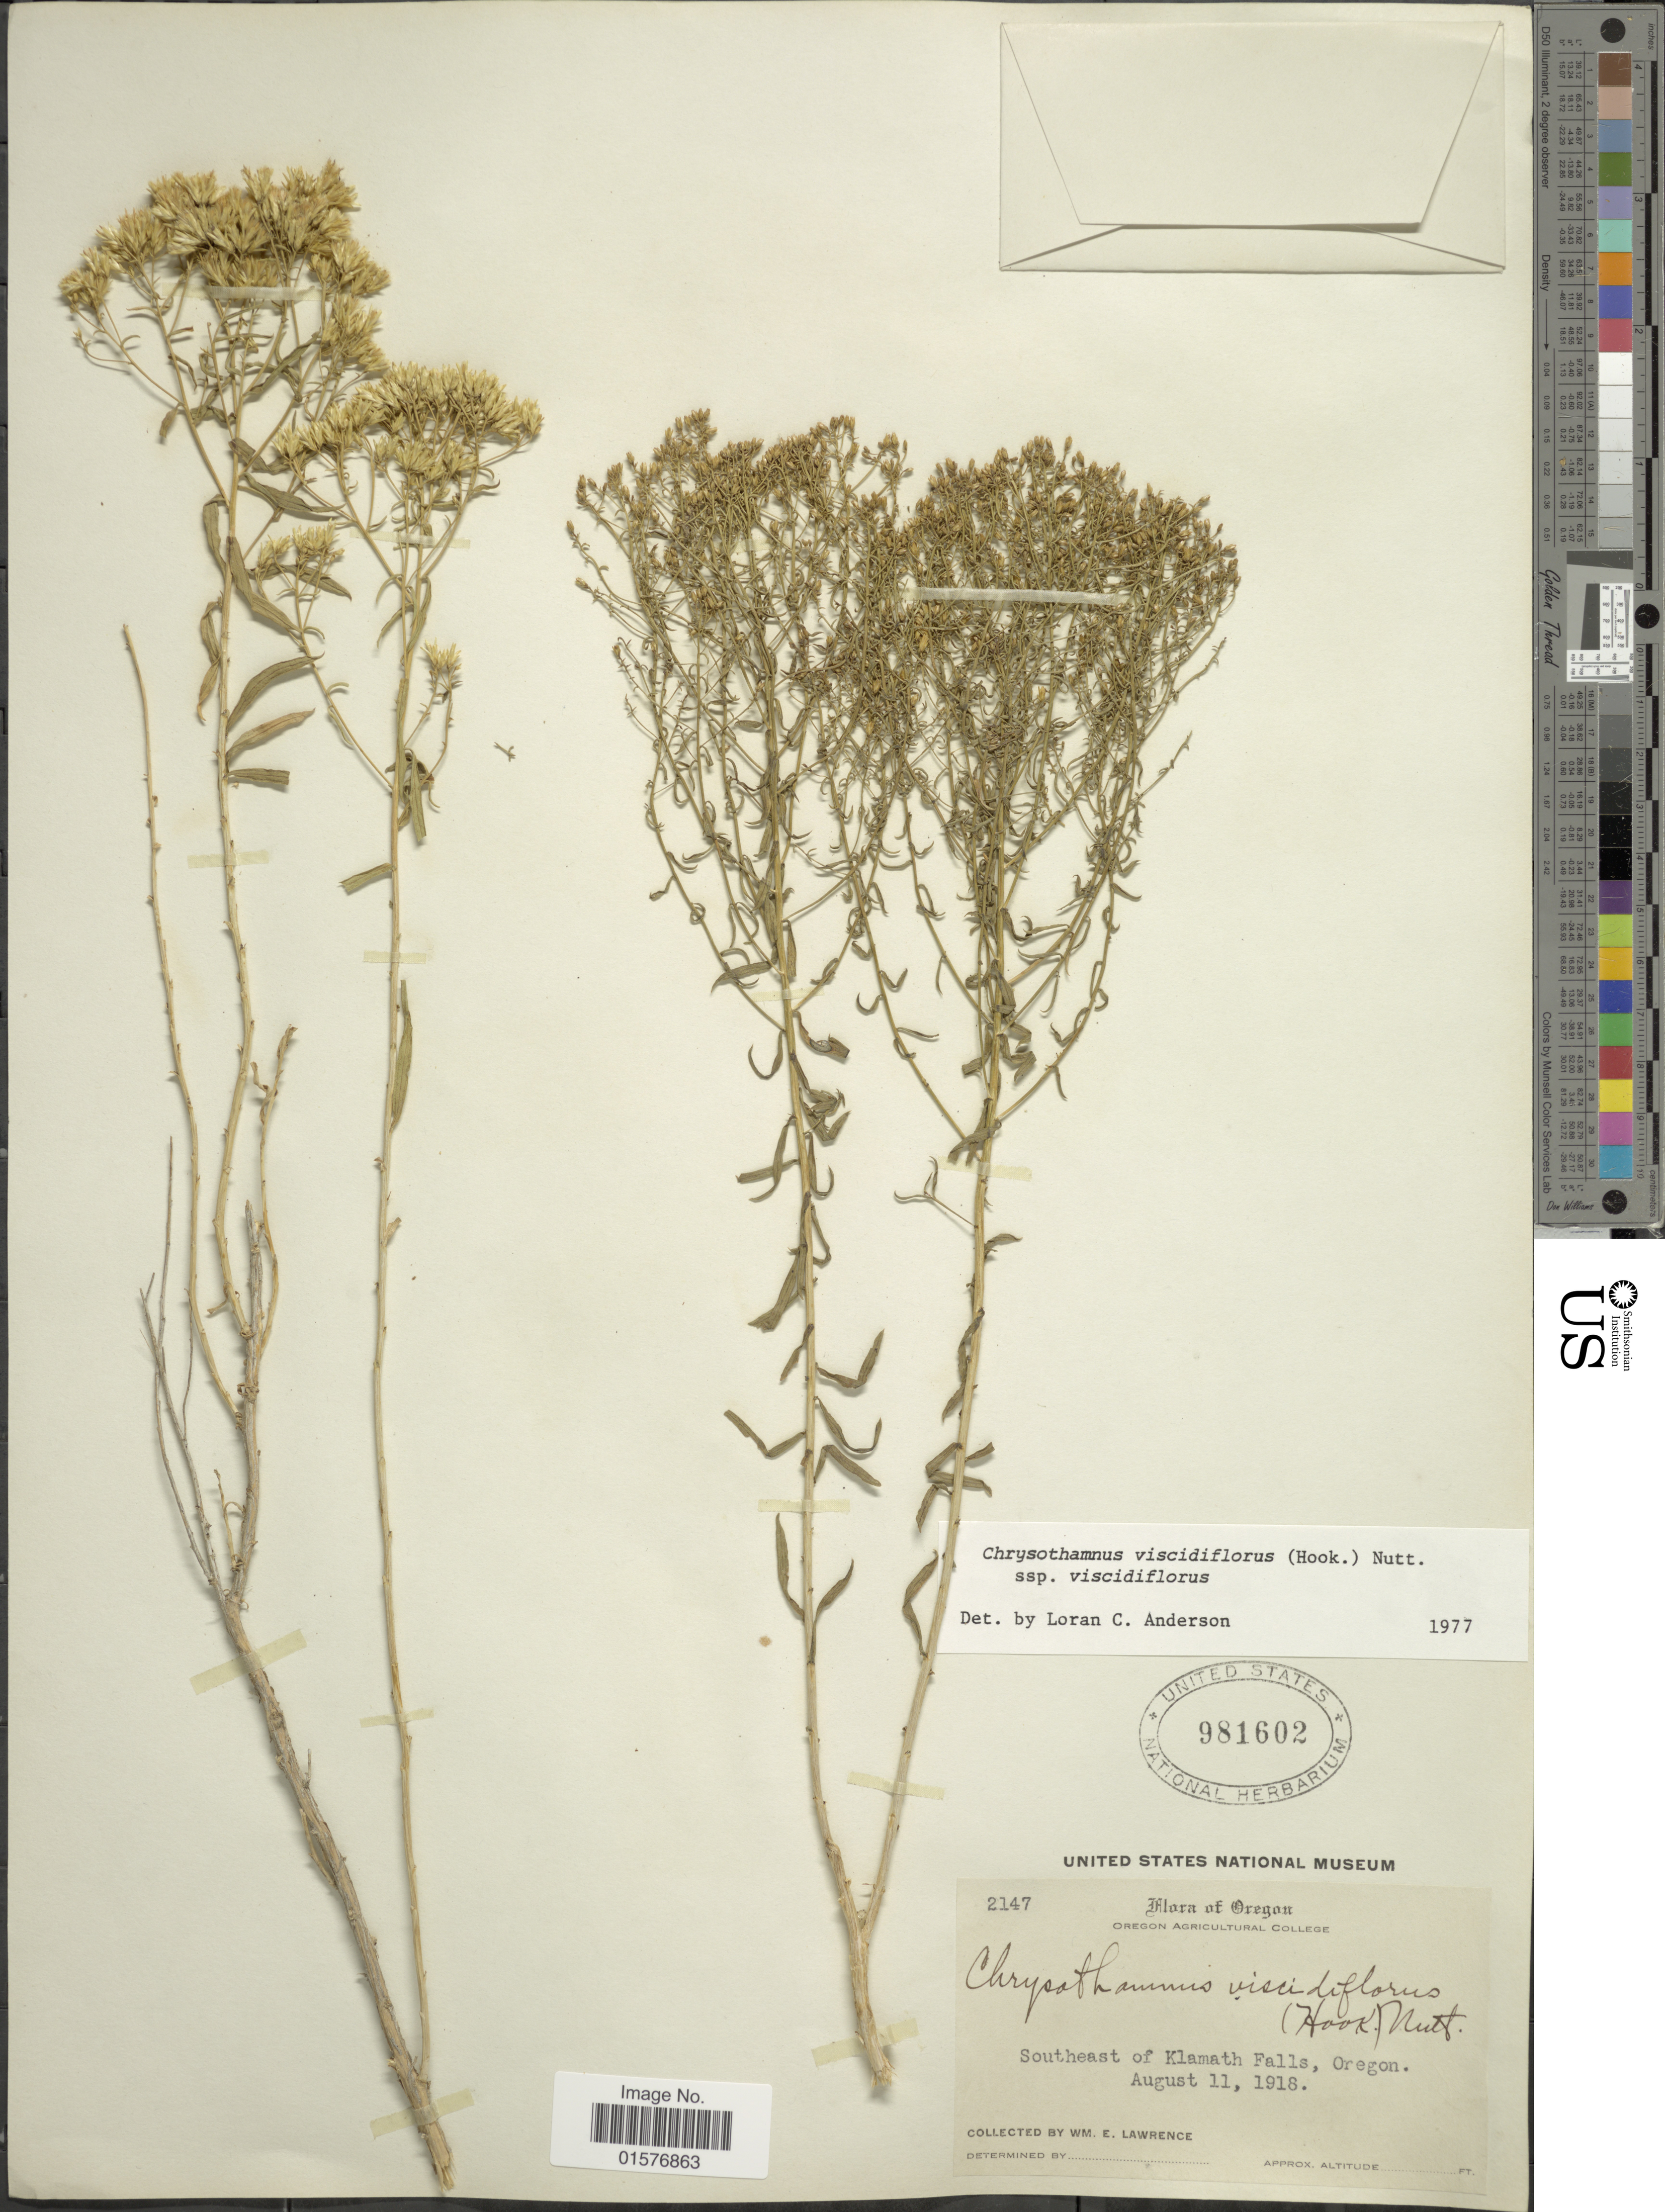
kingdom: Plantae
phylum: Tracheophyta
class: Magnoliopsida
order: Asterales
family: Asteraceae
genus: Chrysothamnus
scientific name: Chrysothamnus viscidiflorus subsp. viscidiflorus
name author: (Hook.) Nutt.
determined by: Urbatsch, Lowell E., Curator (LSU), Louisiana State University (UNITED STATES)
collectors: W. Lawrence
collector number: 2147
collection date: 1918-08-11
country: United States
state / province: Oregon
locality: Southeast of Klamath Falls, Oregon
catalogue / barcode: US 981602